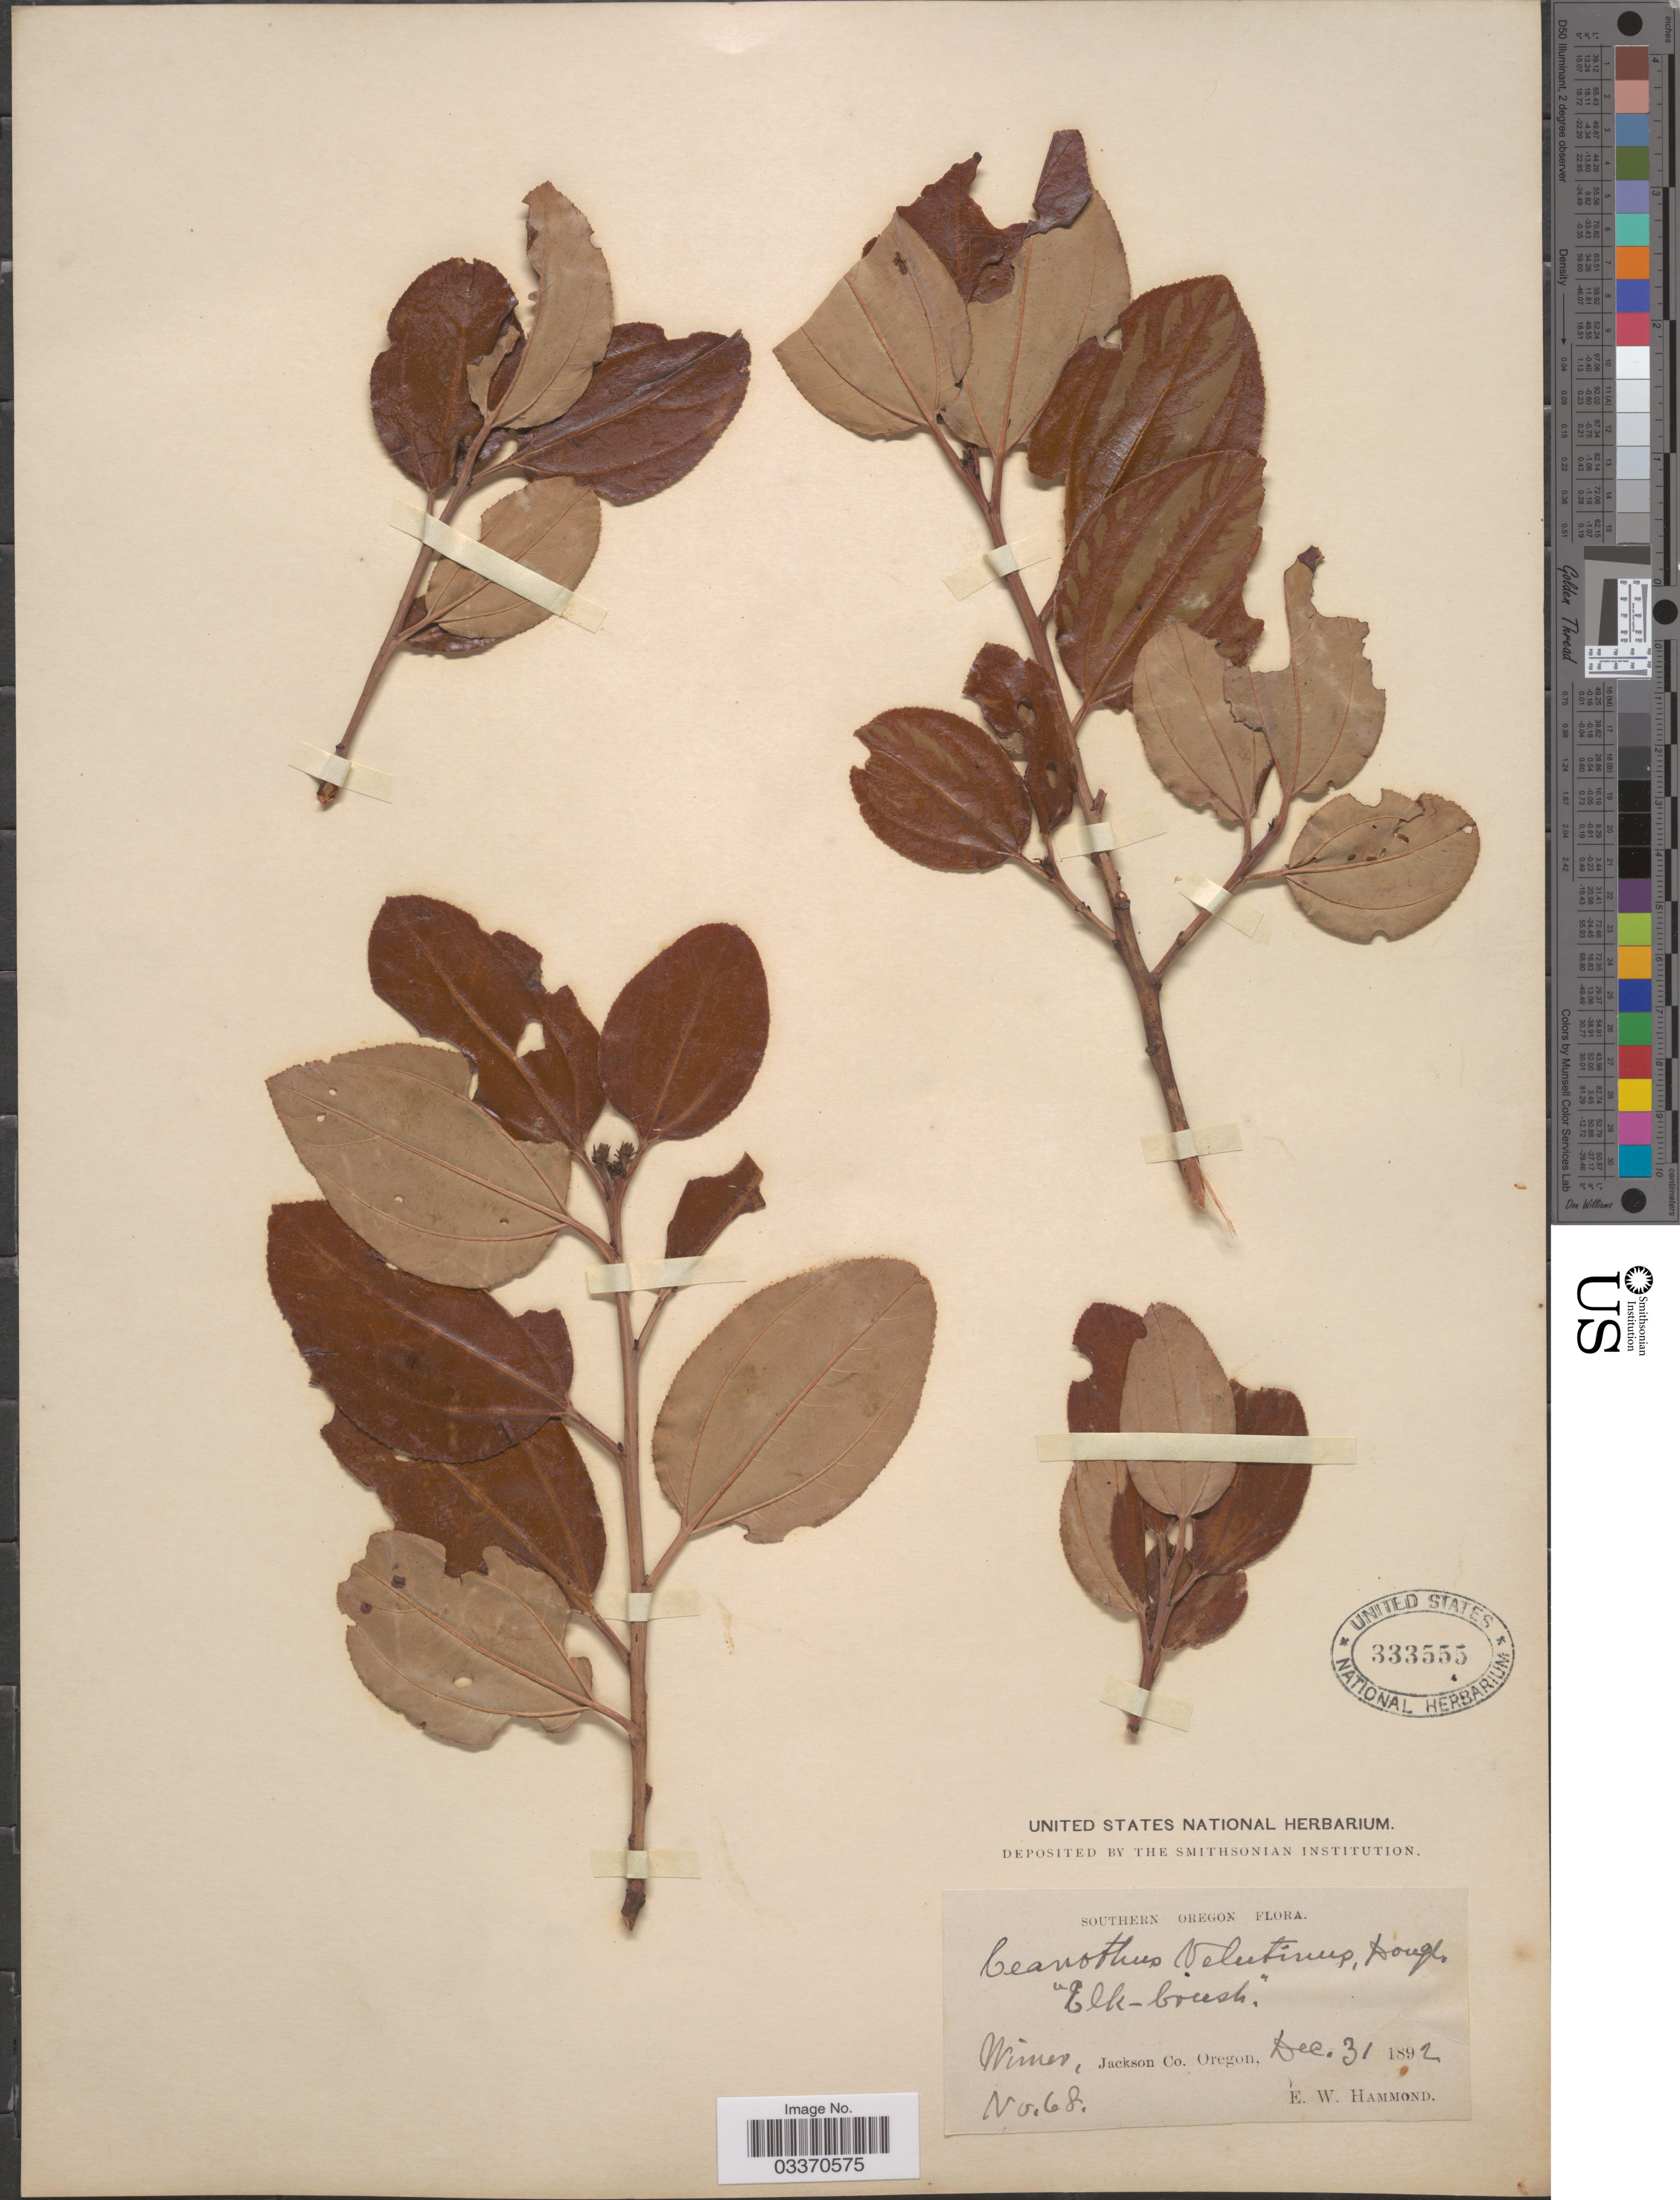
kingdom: Plantae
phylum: Tracheophyta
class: Magnoliopsida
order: Rosales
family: Rhamnaceae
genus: Ceanothus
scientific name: Ceanothus velutinus var. laevigatus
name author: Torr. & A. Gray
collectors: E. Hammond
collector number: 68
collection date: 1892-12-31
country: United States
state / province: Oregon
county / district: Jackson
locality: Southern Oregon. Wimer, Jackson Co.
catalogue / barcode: US 333555